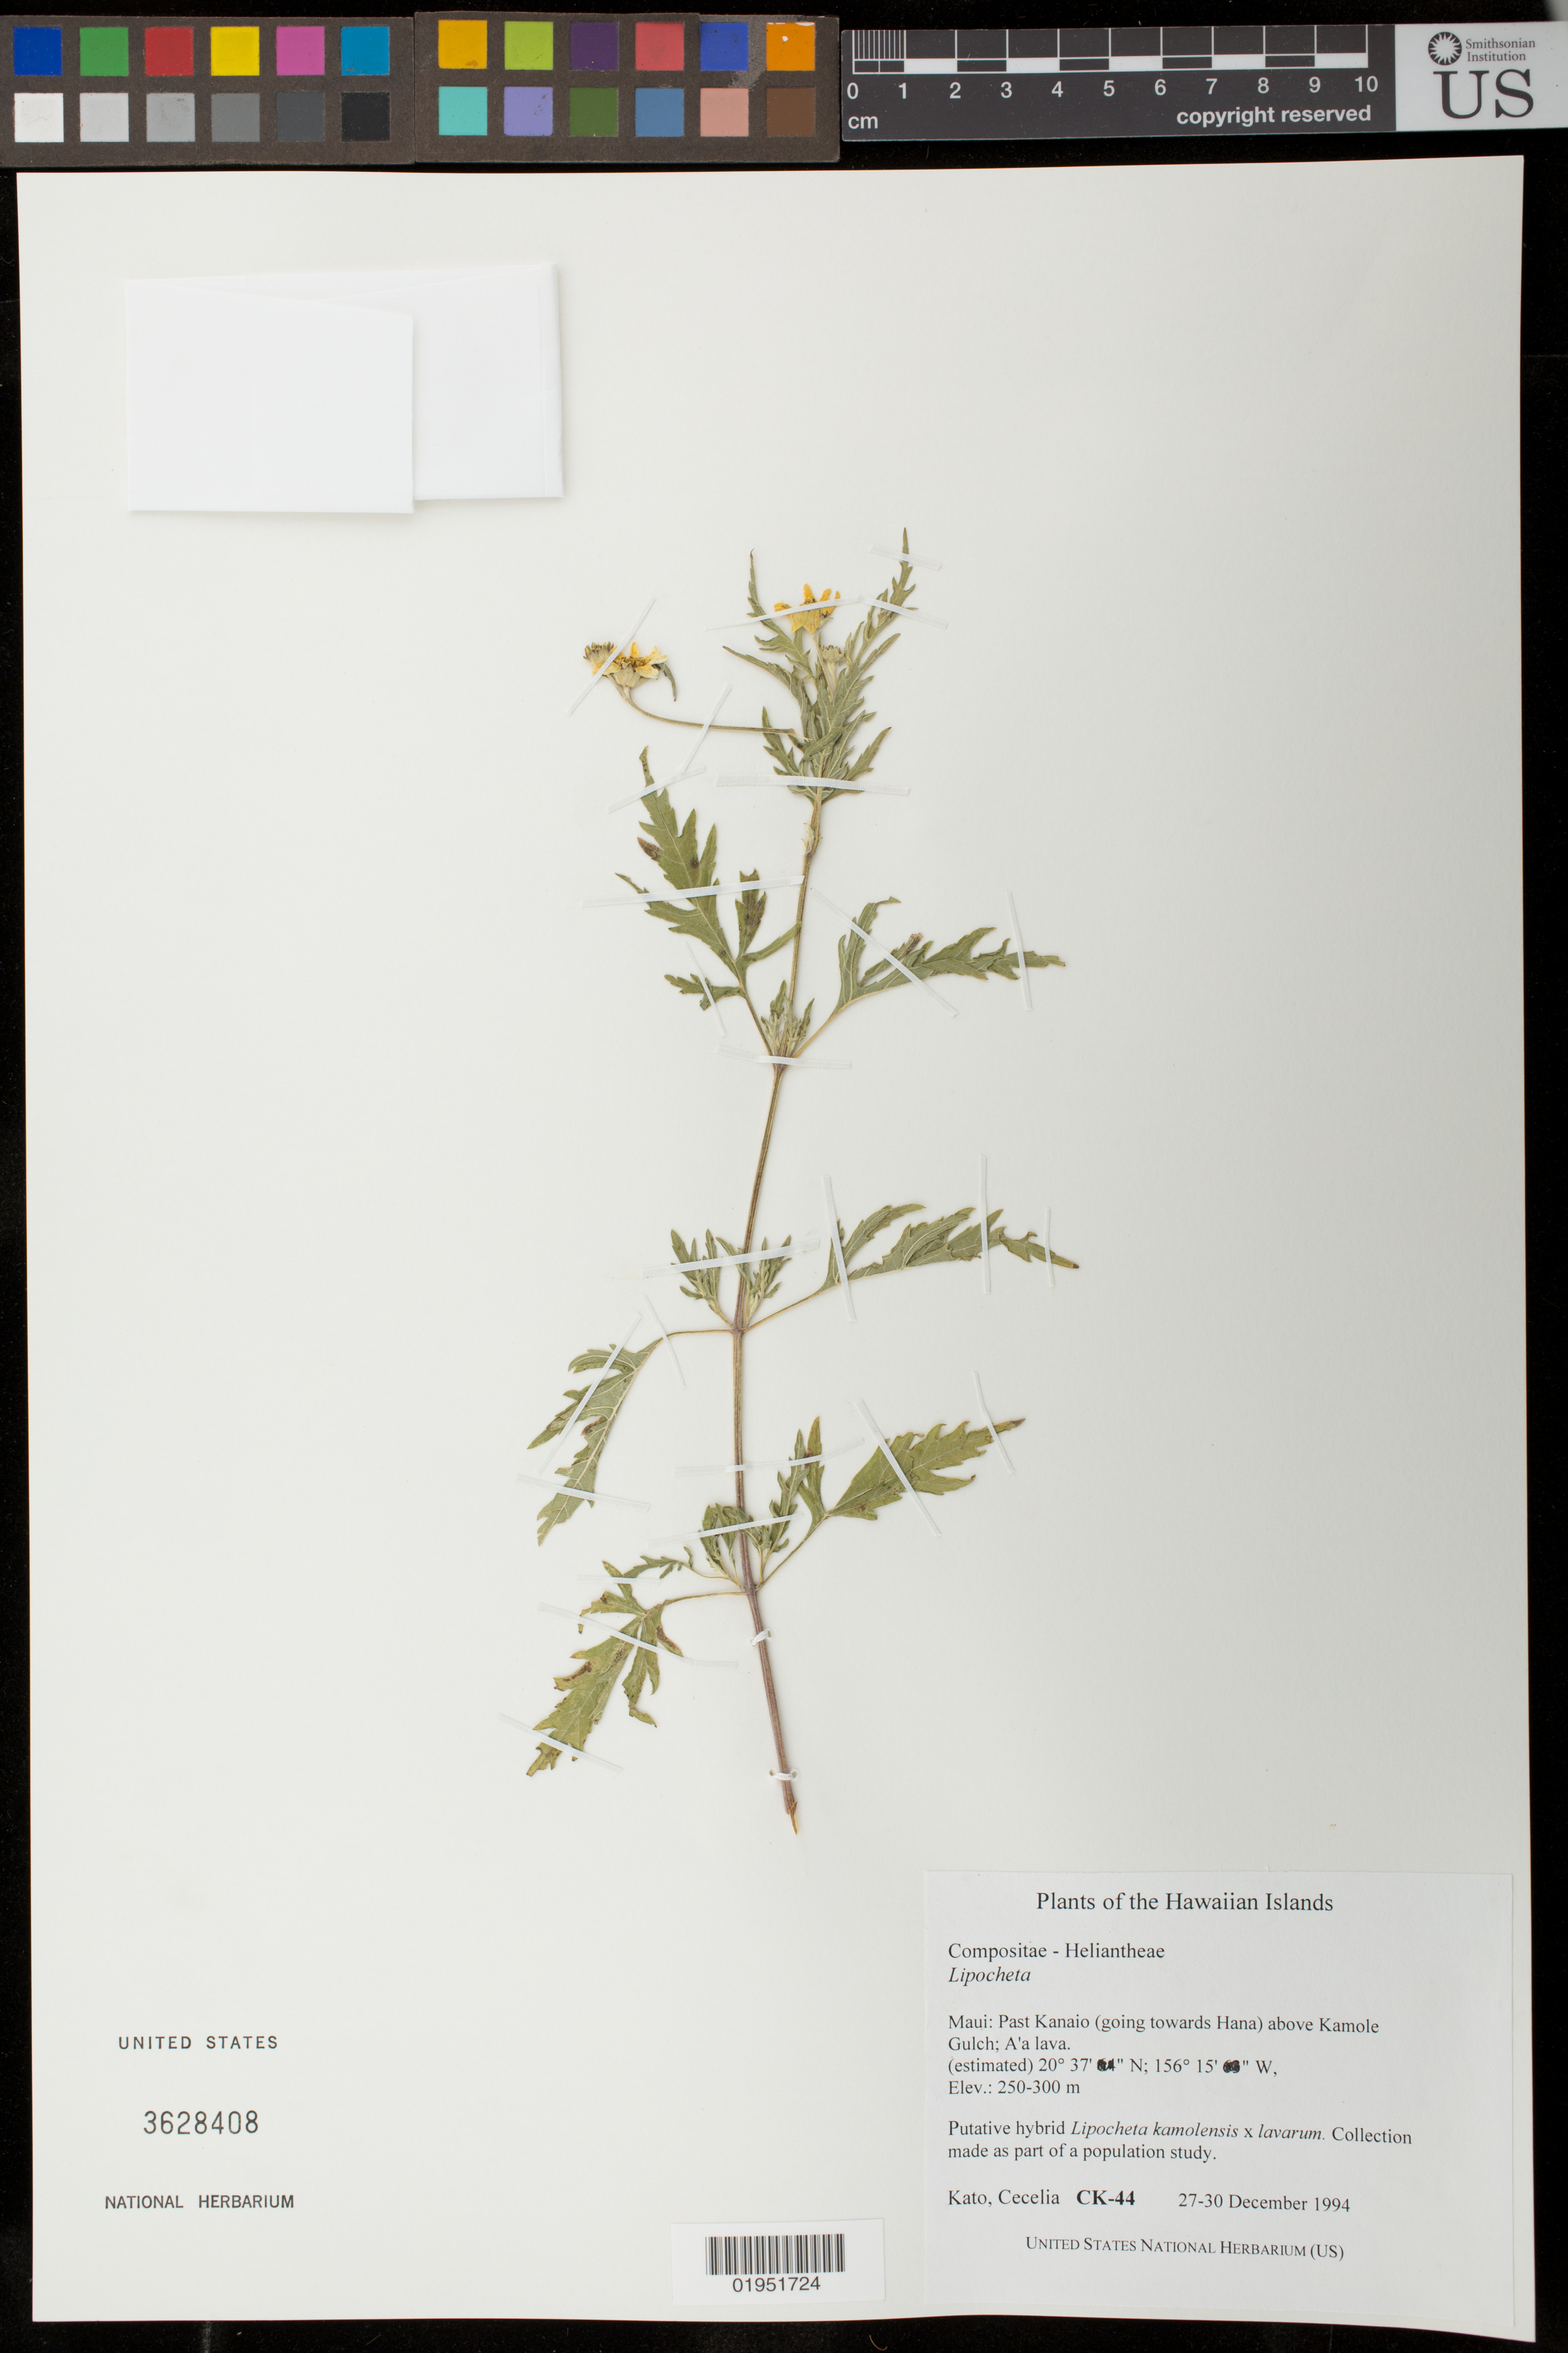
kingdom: Plantae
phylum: Tracheophyta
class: Magnoliopsida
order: Asterales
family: Asteraceae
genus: Lipochaeta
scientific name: Lipochaeta sp.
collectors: C. Kato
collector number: CK-44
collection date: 1994-12-27/1994-12-30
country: United States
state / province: Hawaii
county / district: Maui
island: Maui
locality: Past Kanaio (Going towards Hana) above Kamole Gulch; A'a lava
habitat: A'a lava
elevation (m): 250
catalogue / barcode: US 3628408